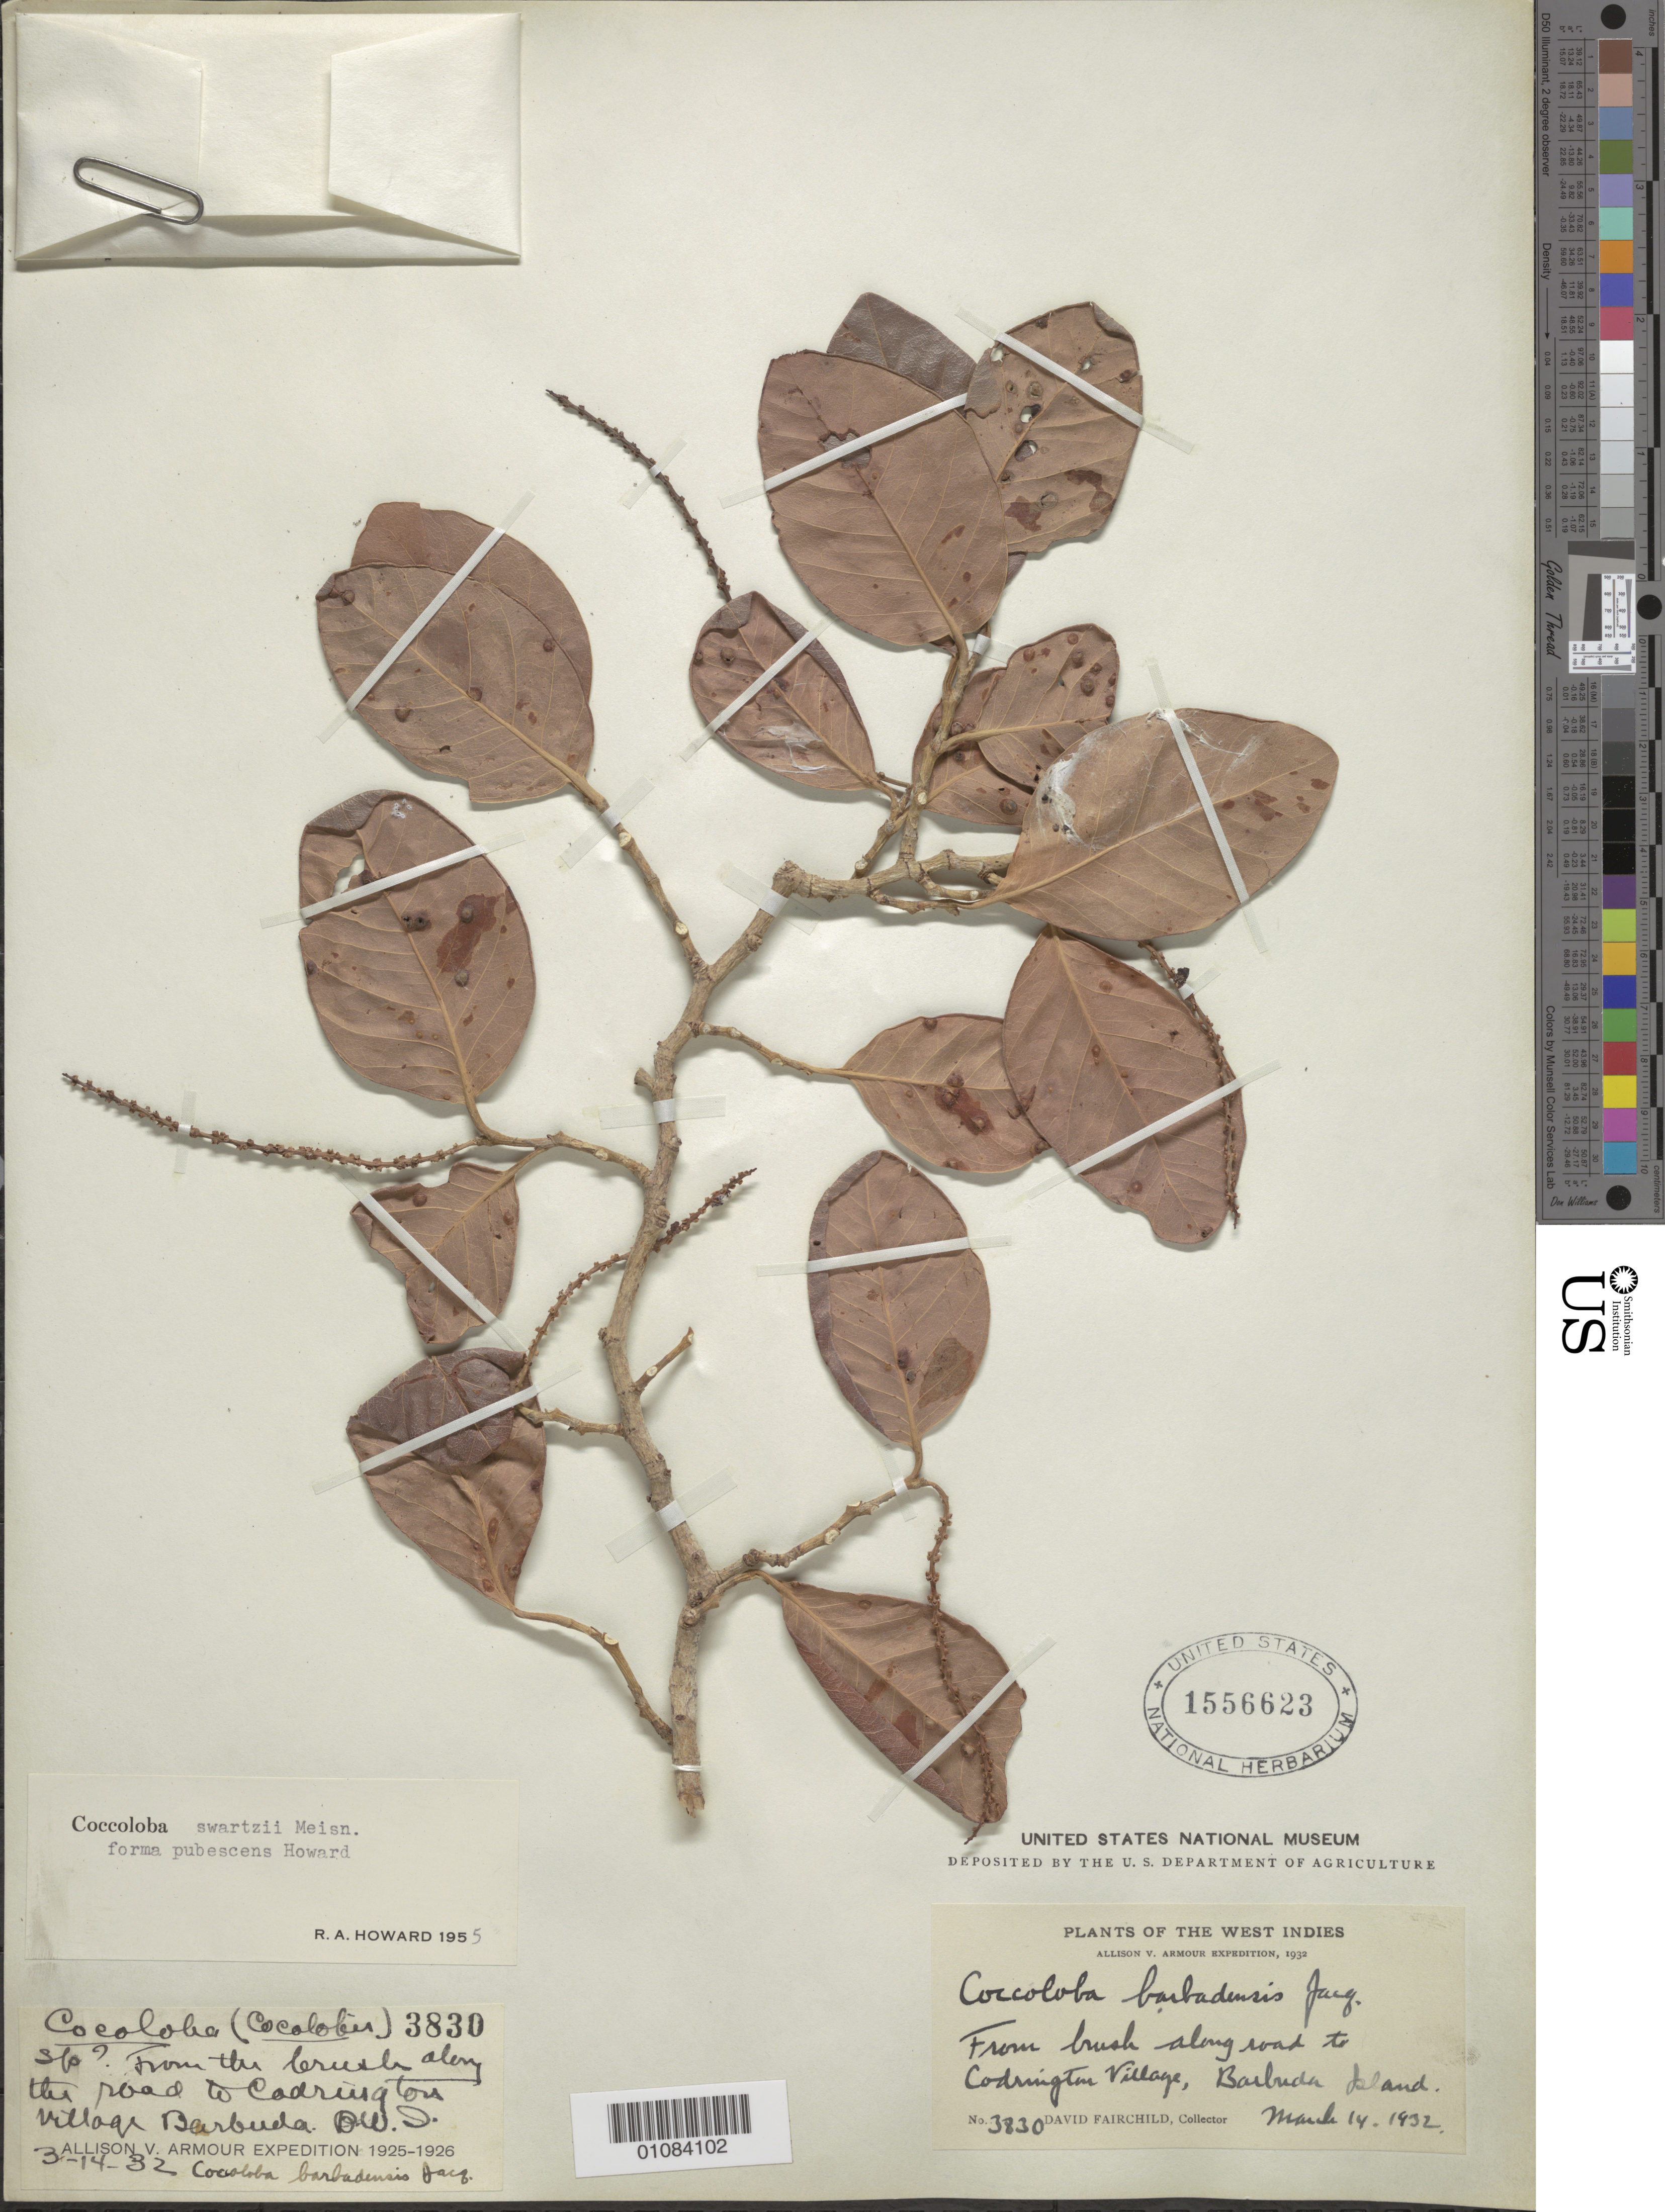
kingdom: Plantae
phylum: Tracheophyta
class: Magnoliopsida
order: Caryophyllales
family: Polygonaceae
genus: Coccoloba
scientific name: Coccoloba swartzii f. pubescens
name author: R.A. Howard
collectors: D. Fairchild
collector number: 3830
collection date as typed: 14 Mar 1932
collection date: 1932-03-14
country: Antigua and Barbuda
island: Barbuda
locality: Along road to Codrington Village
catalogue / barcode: US 1556623